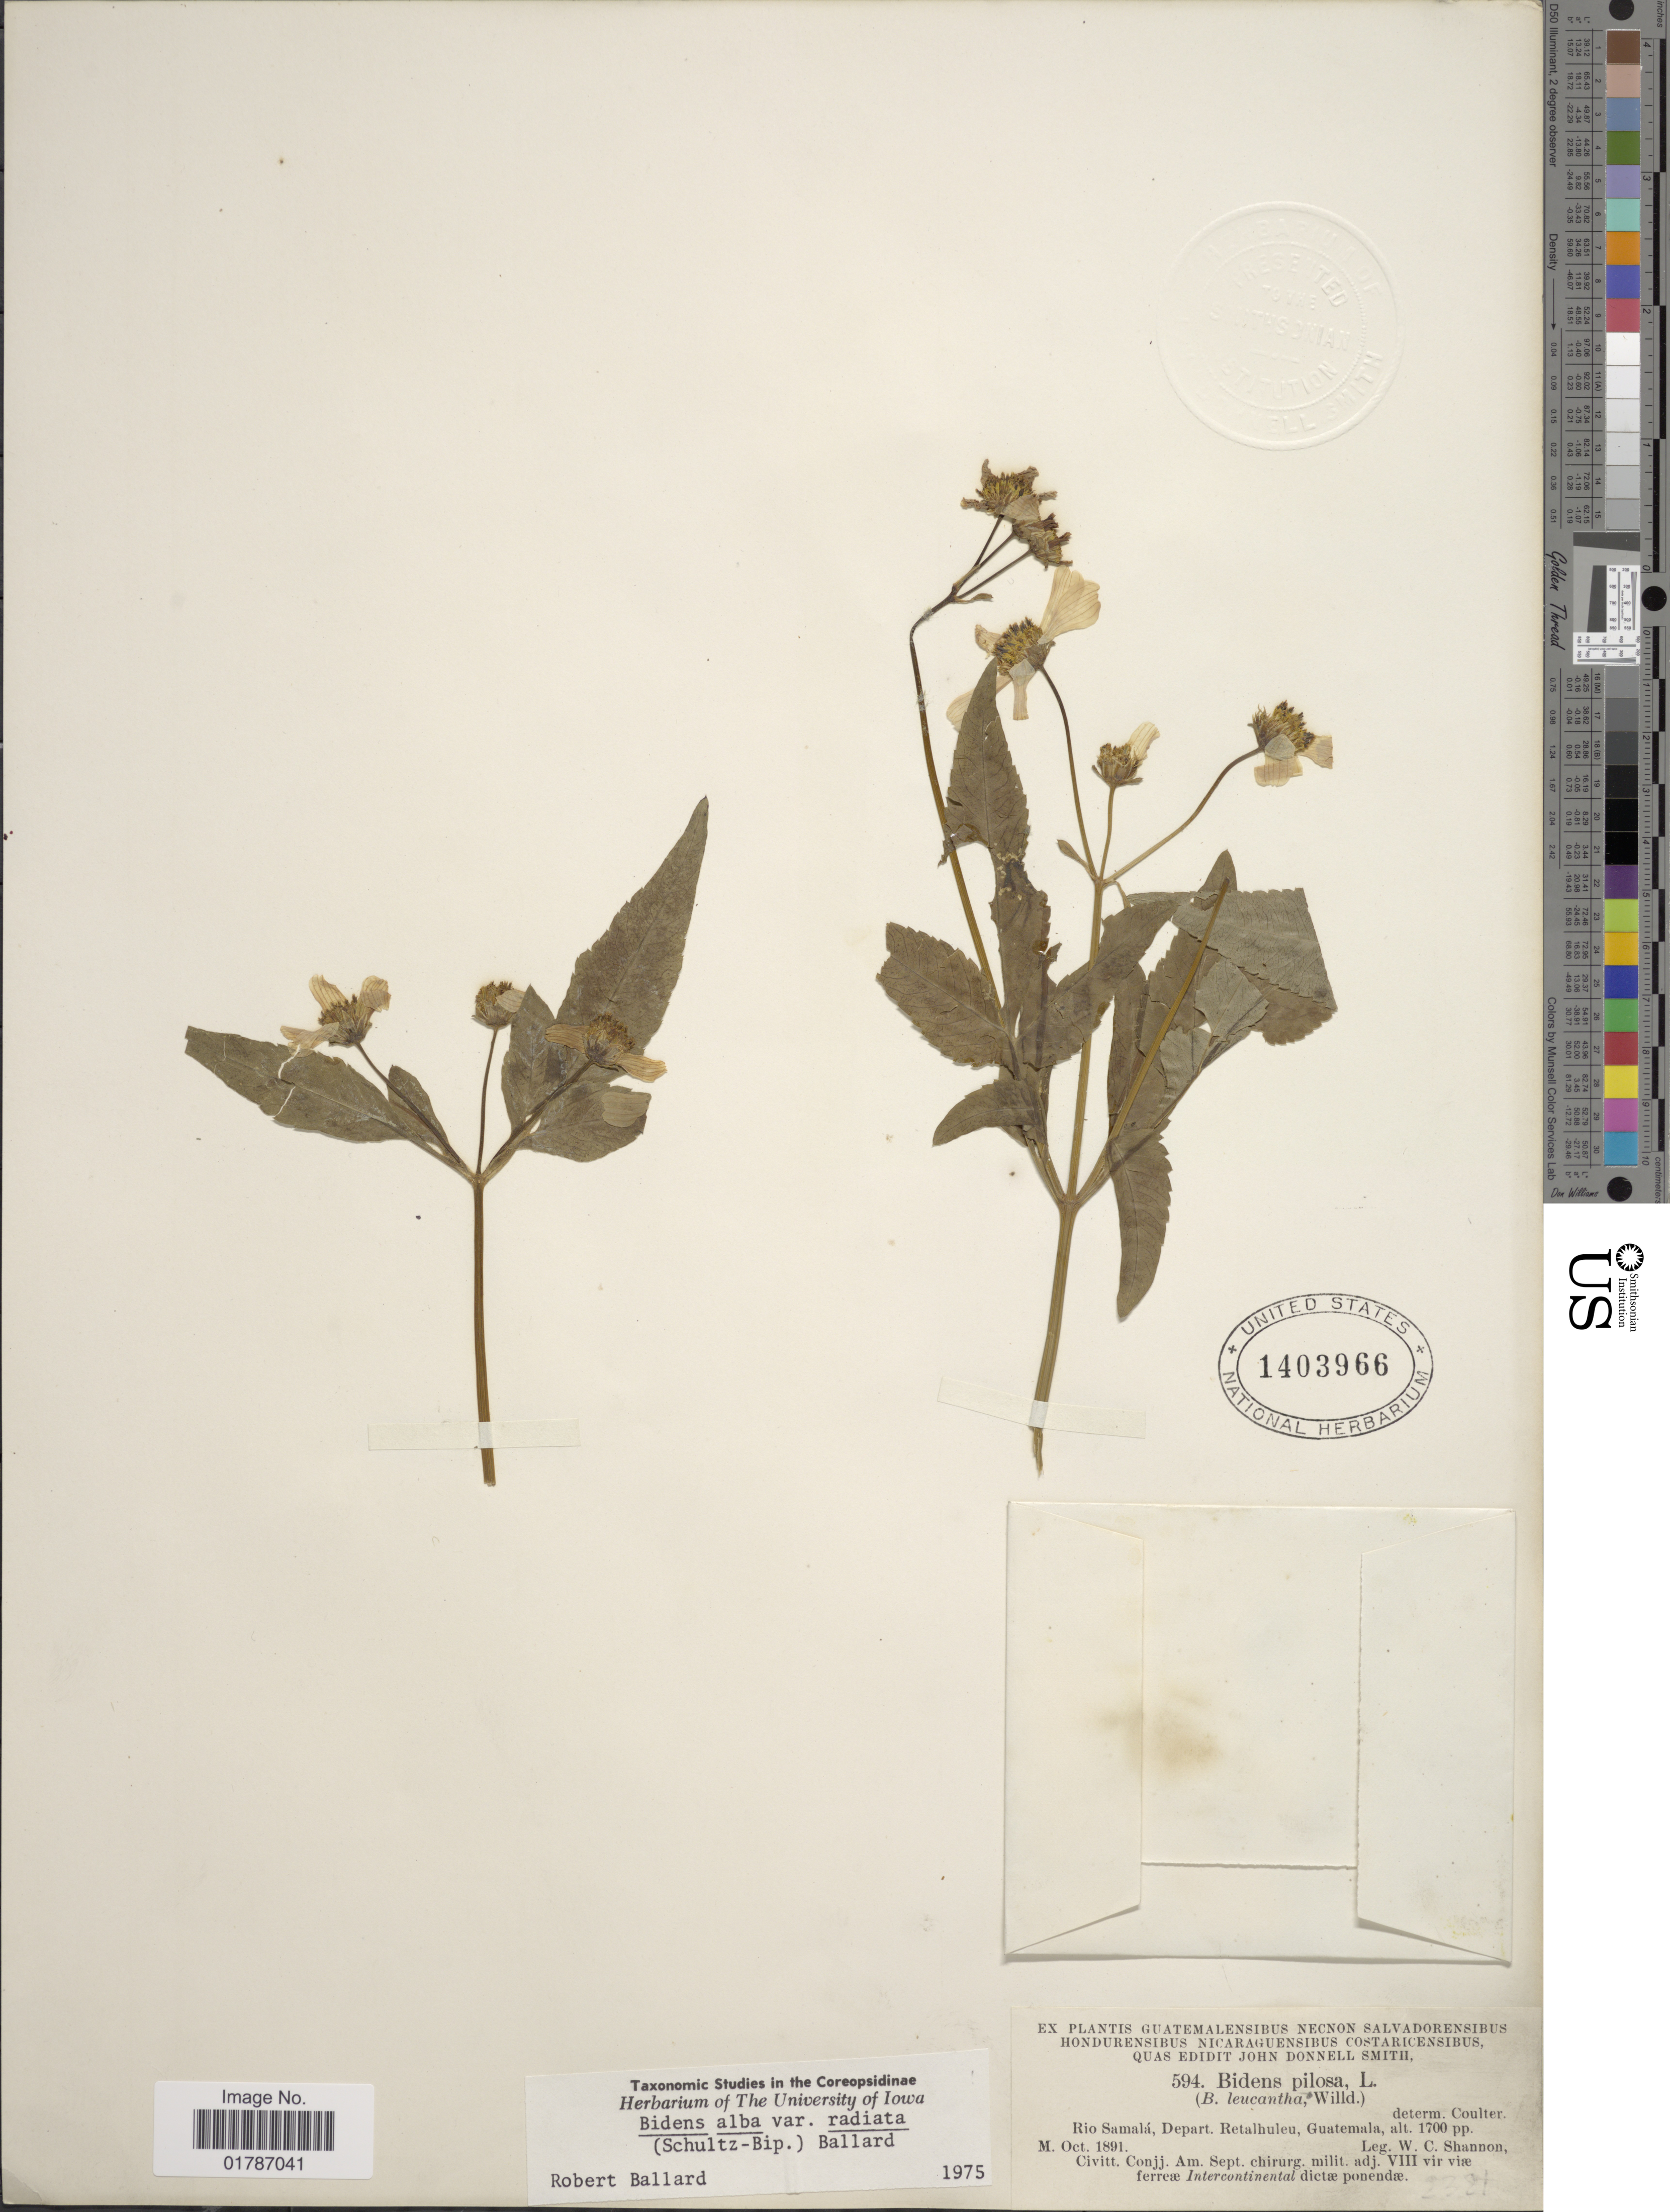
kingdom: Plantae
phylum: Tracheophyta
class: Magnoliopsida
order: Asterales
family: Asteraceae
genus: Bidens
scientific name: Bidens alba var. radiata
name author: (Sch. Bip.) R.E. Ballard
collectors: W. C. Shannon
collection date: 1891-10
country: Guatemala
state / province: Retalhuleu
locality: Rio Samala, Depart. Retalhuleu, Guatemala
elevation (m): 518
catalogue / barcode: US 1403966